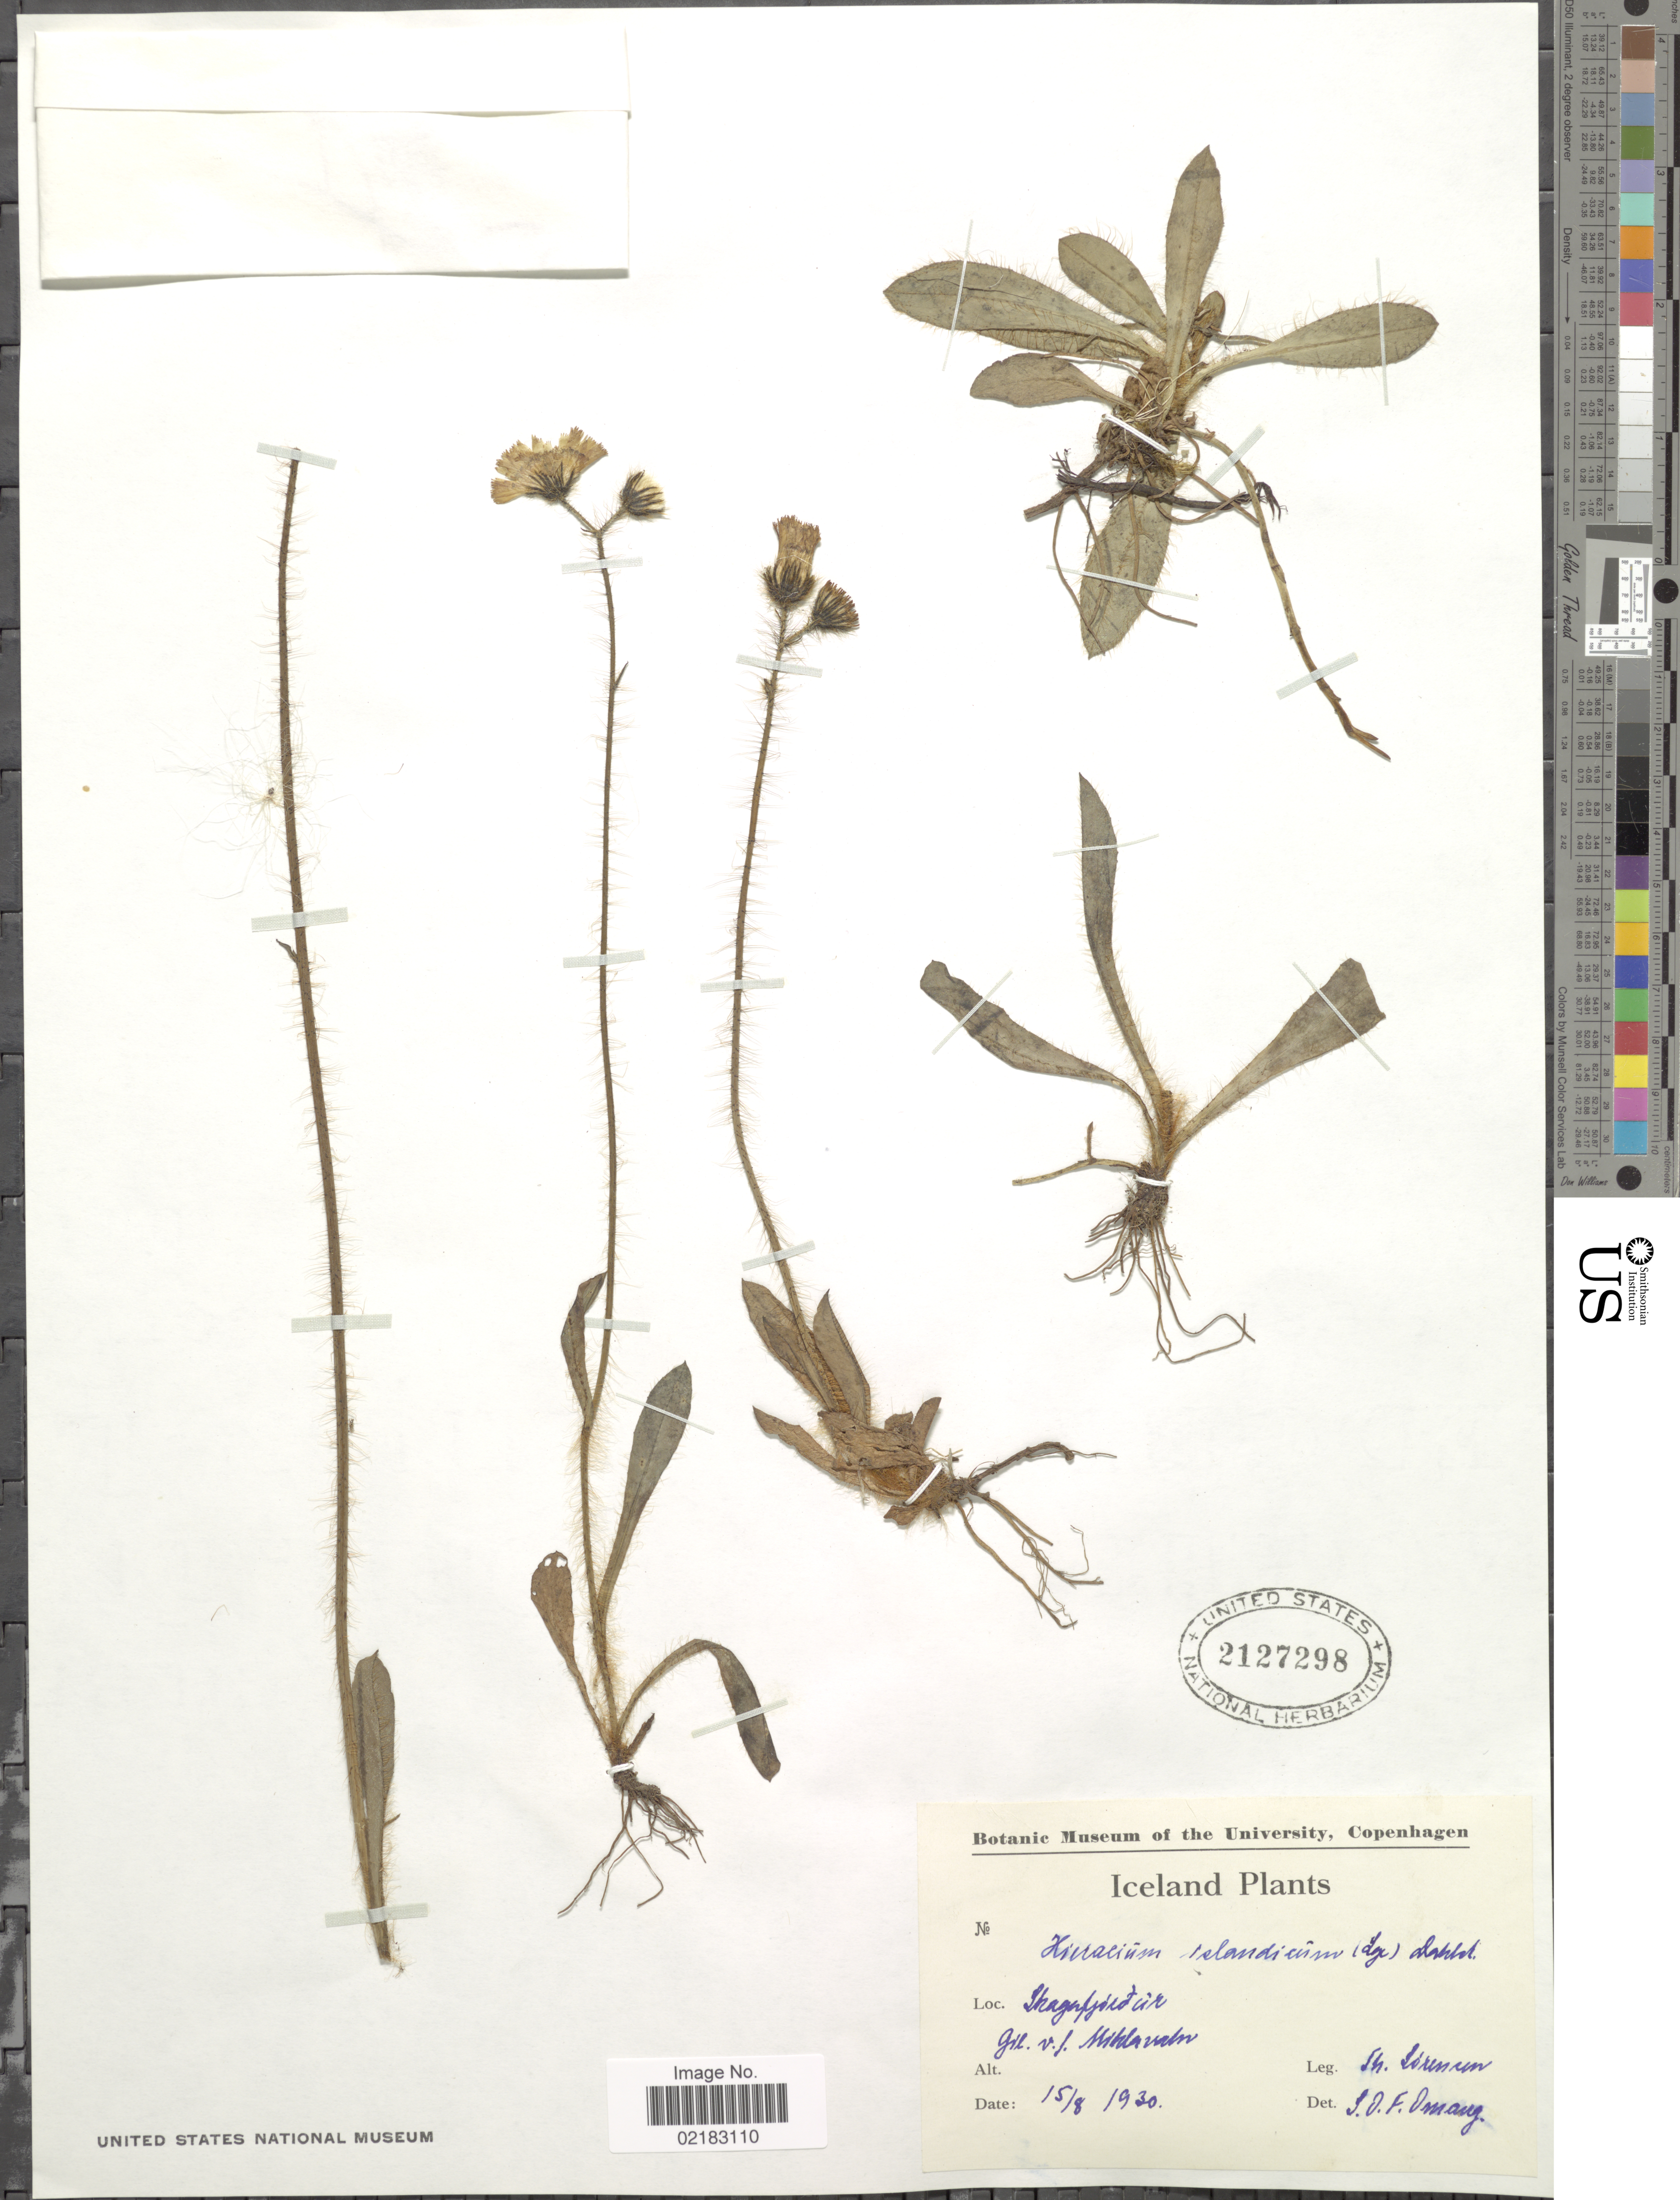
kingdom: Plantae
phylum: Tracheophyta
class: Magnoliopsida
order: Asterales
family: Asteraceae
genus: Hieracium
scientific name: Hieracium islandicum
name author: (Lange) Dahlst.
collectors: T. Sorensen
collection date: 1930-08-15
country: Iceland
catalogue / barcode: US 2127298